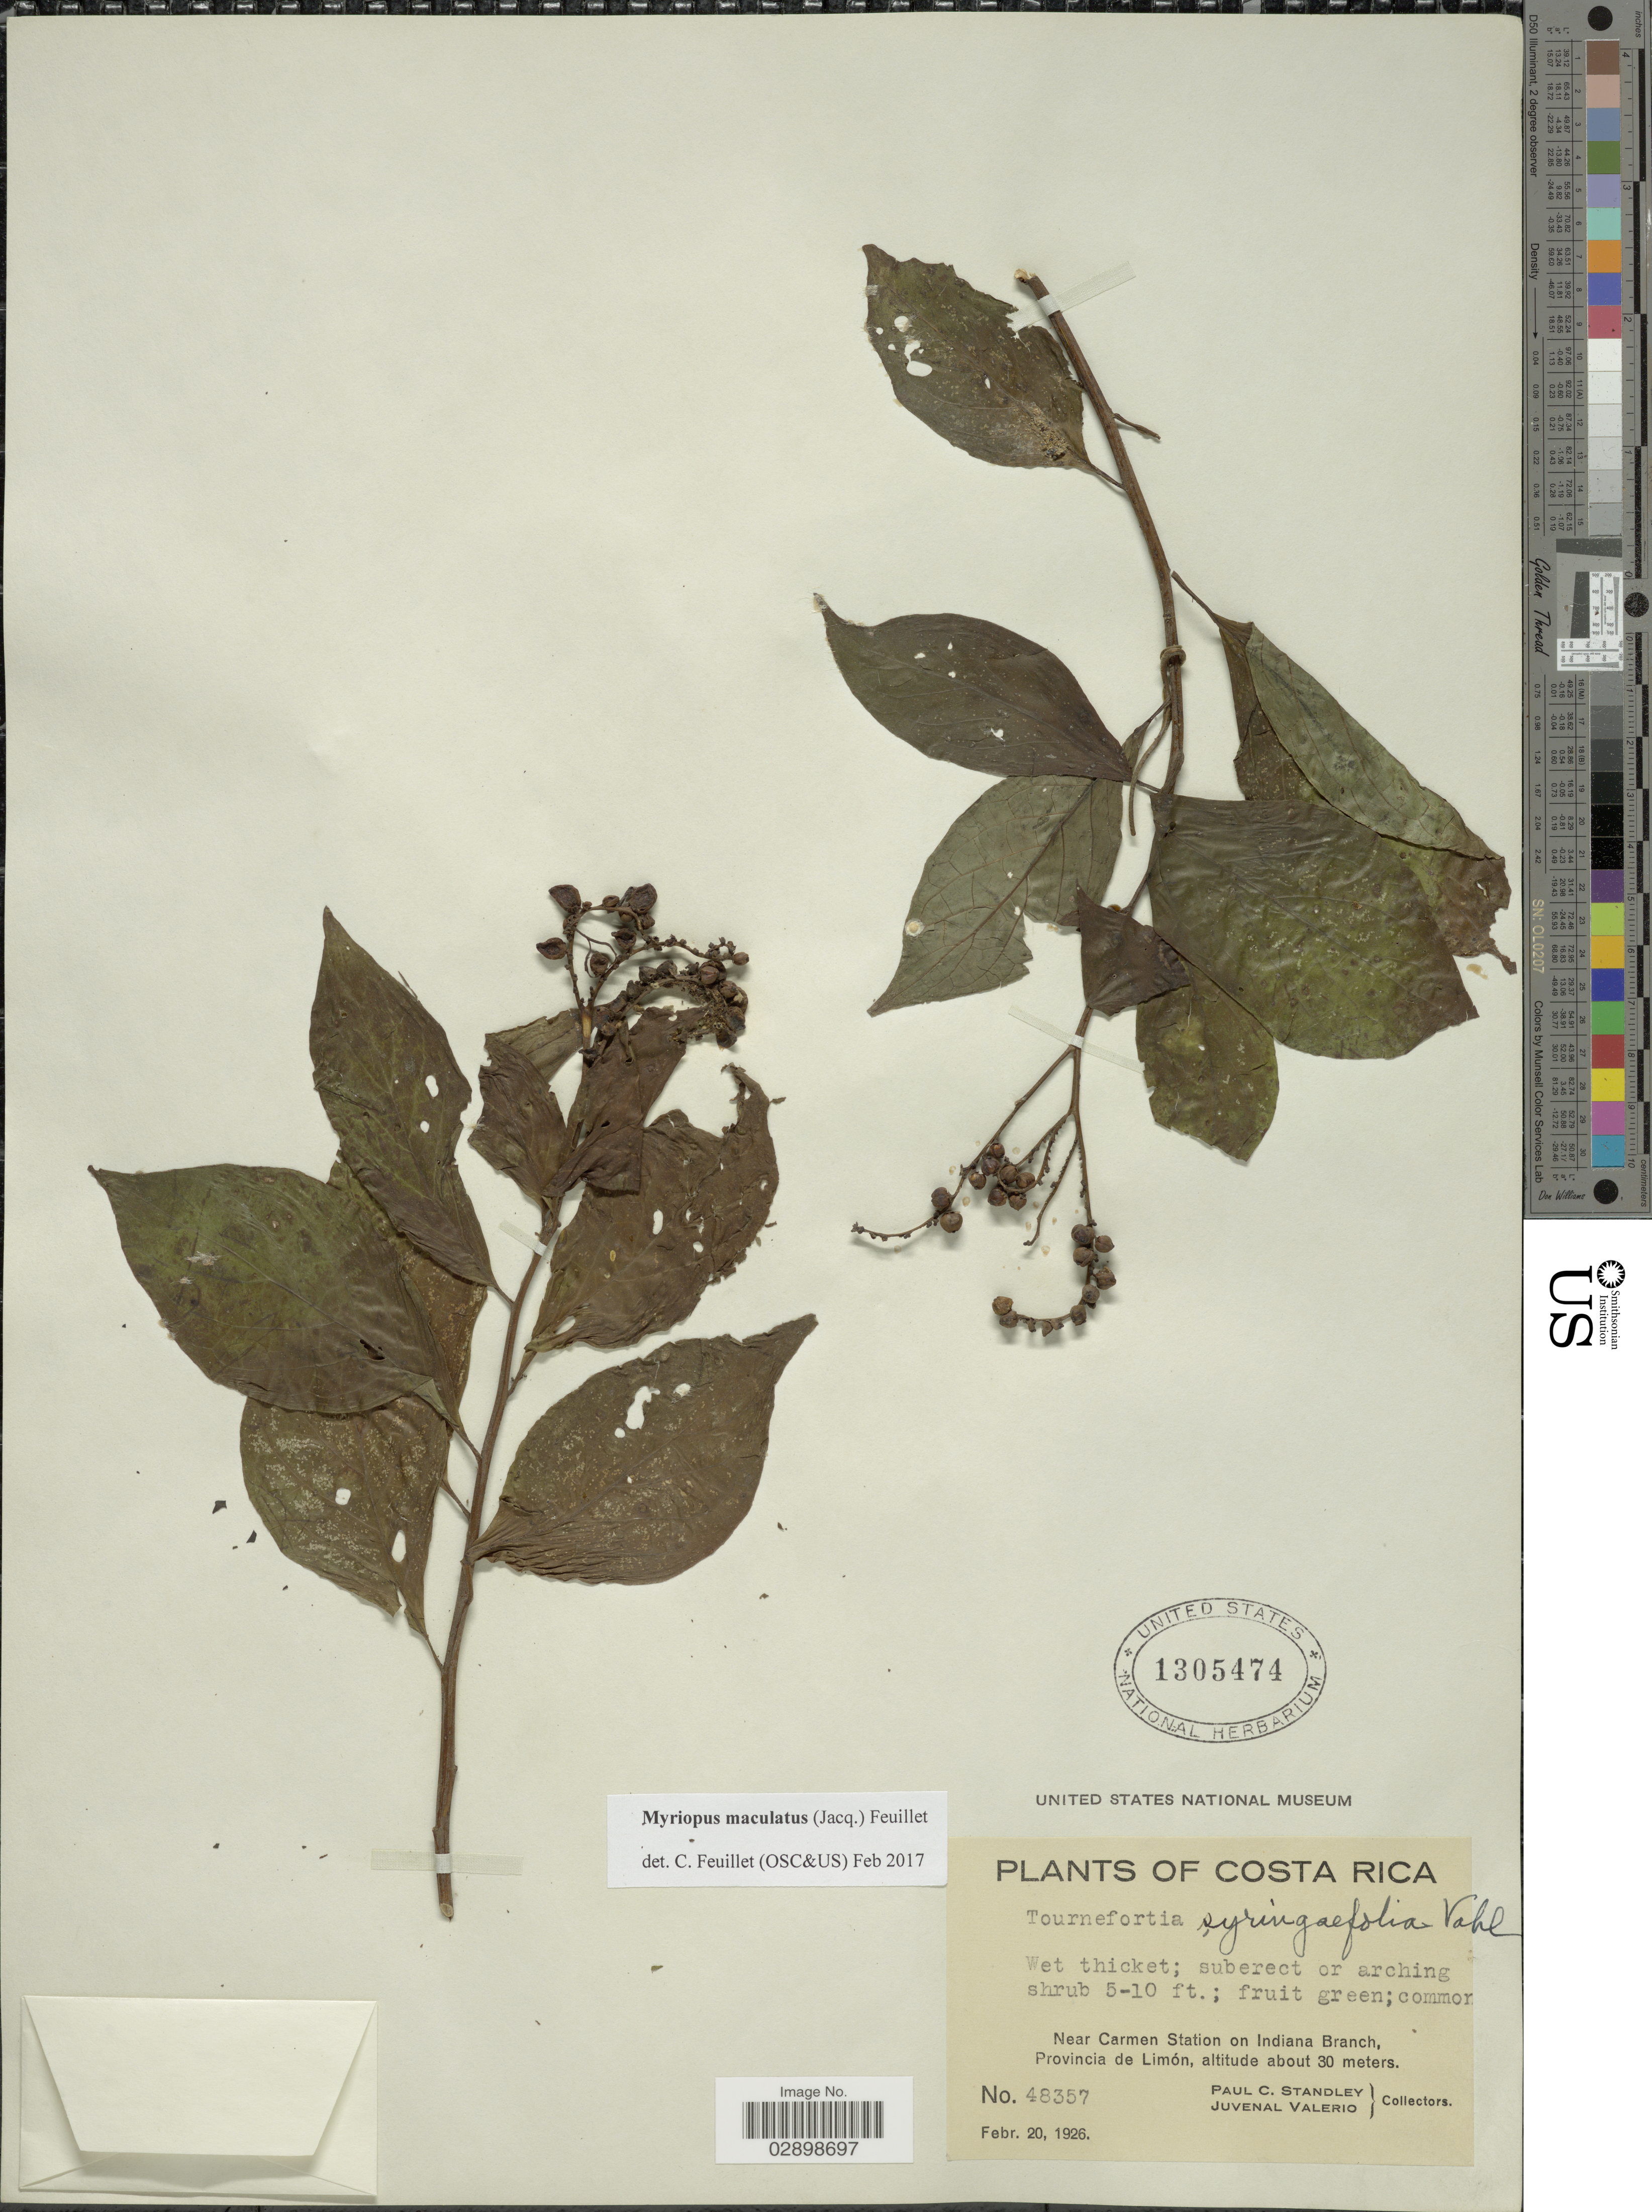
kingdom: Plantae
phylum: Tracheophyta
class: Magnoliopsida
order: Boraginales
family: Heliotropiaceae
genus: Myriopus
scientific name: Myriopus maculatus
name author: (Jacq.) Feuillet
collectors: P. C. Standley & J. Valerio R.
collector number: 48357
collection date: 1926-02-20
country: Costa Rica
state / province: Limón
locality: Near Carmen Station on Indiana Branch, Provincia de Limón.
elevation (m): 30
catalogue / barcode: US 1305474